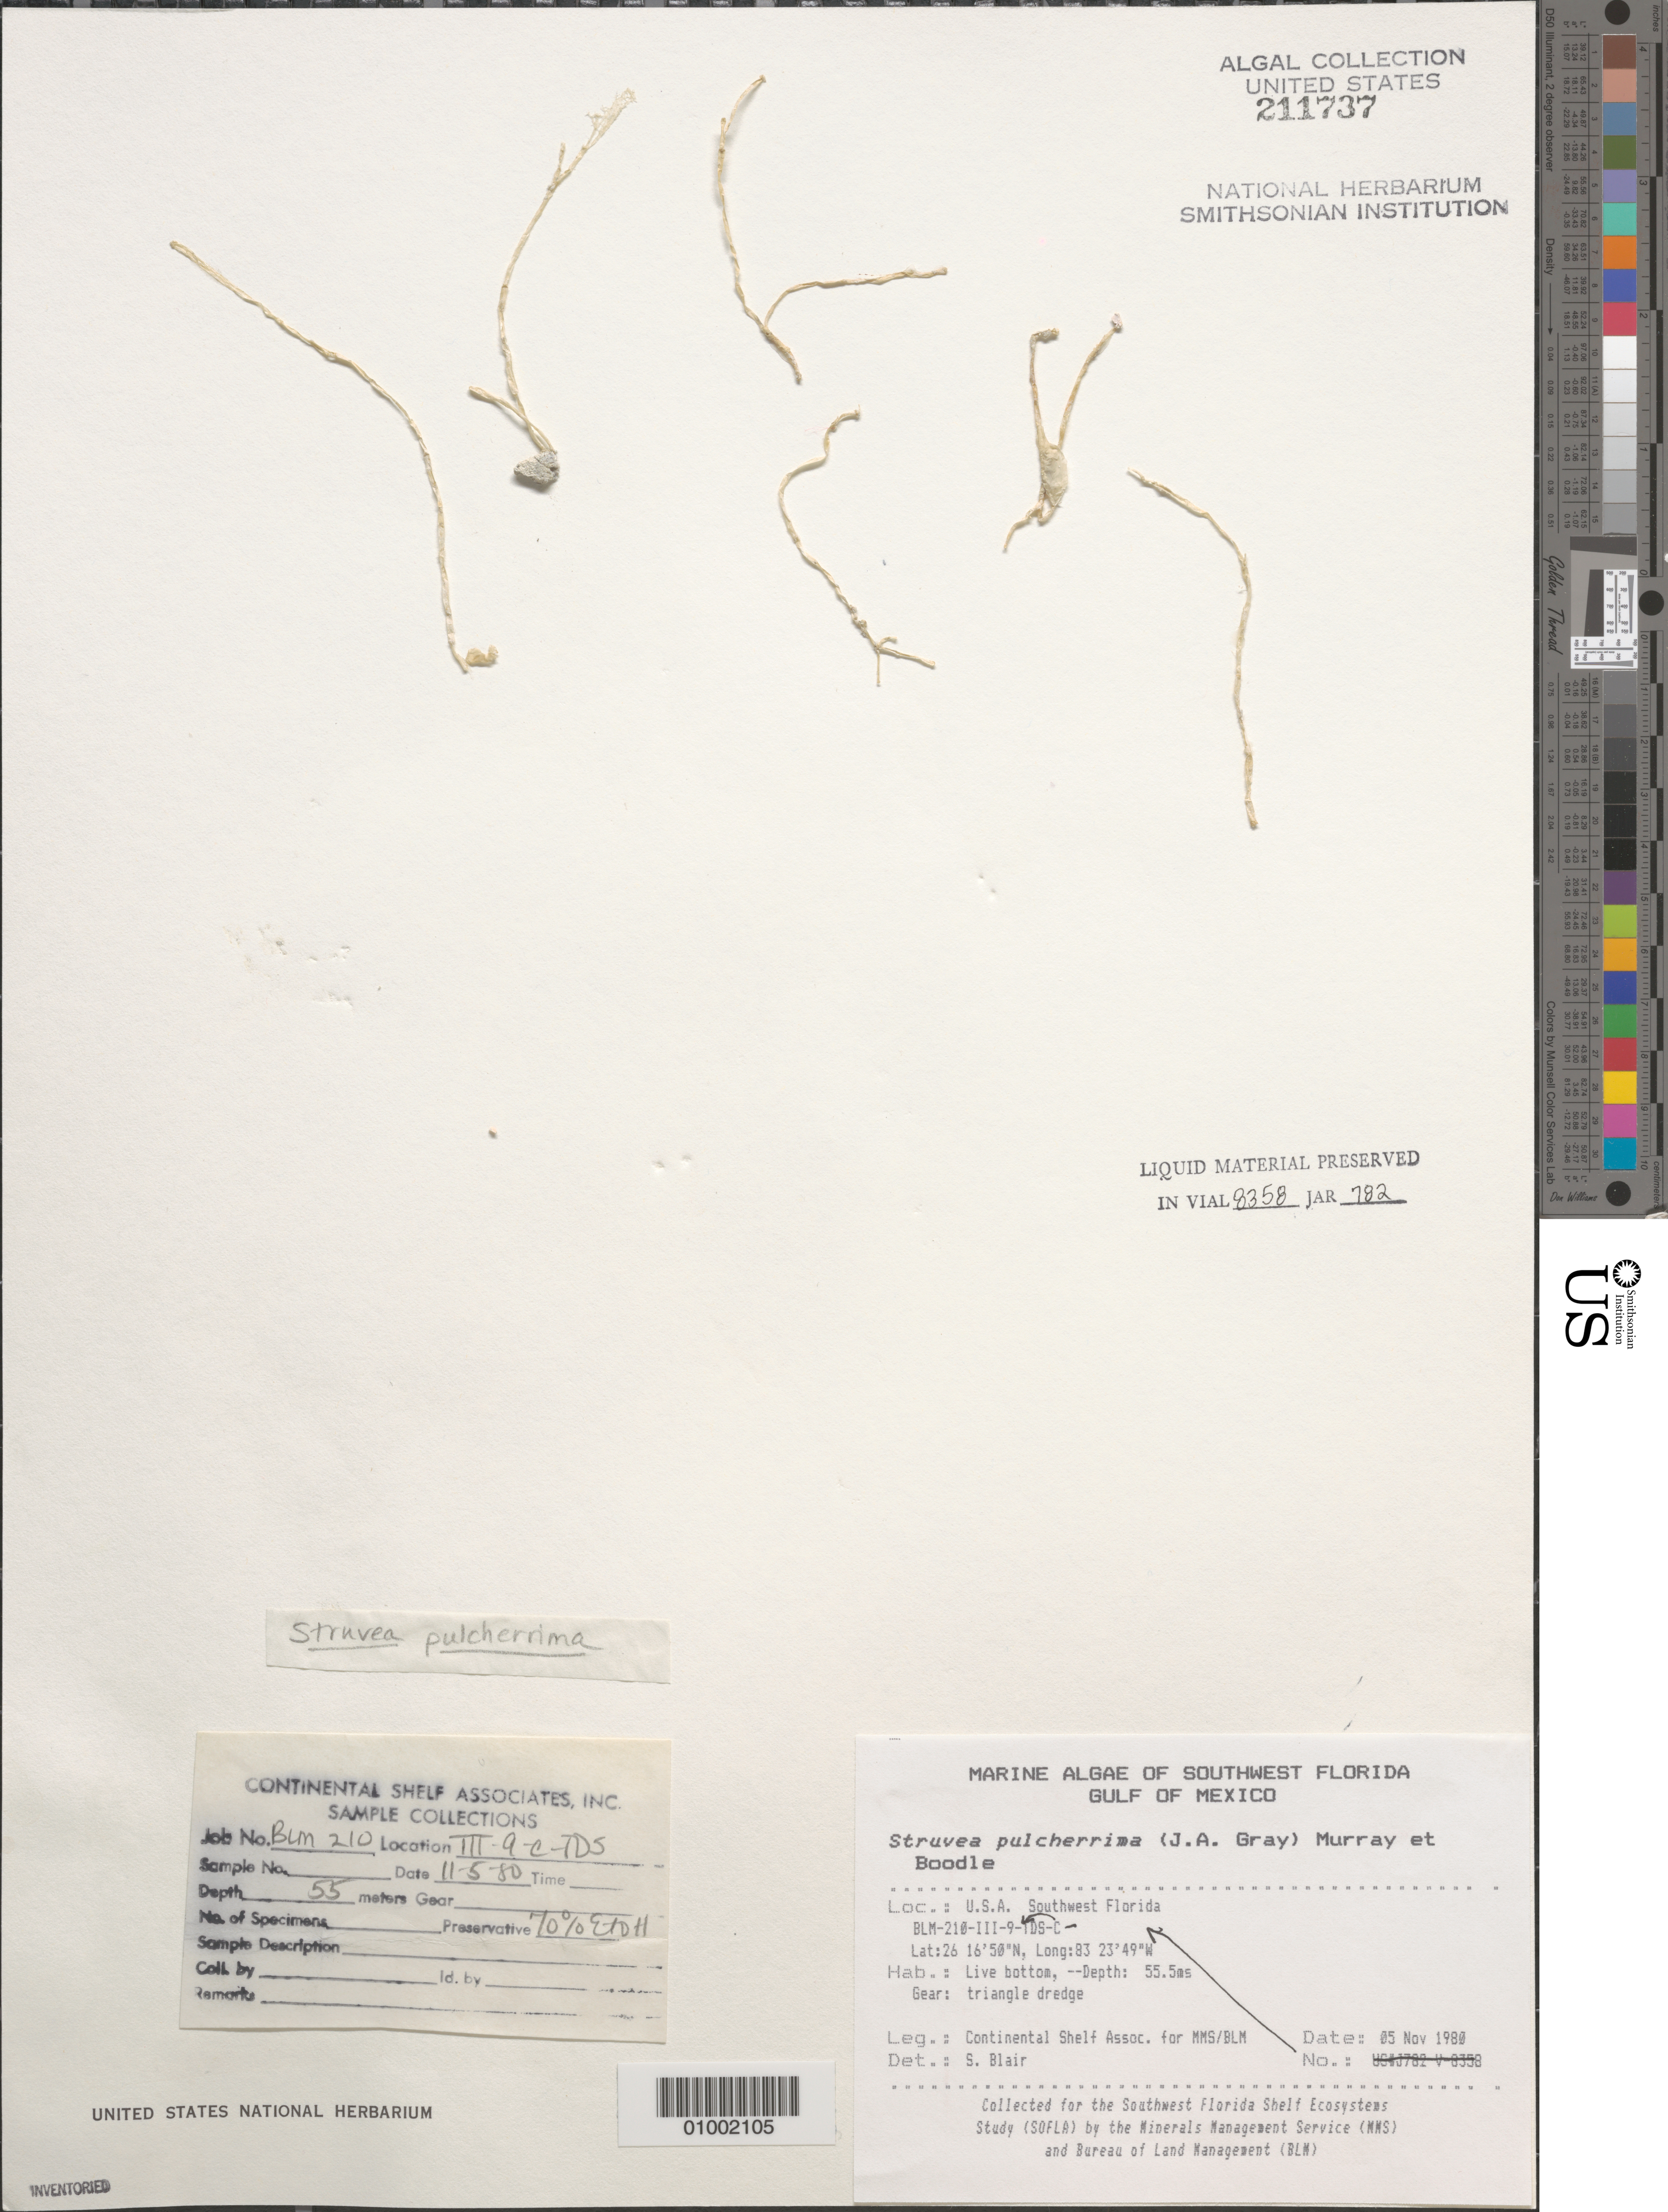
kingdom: Plantae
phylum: Chlorophyta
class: Ulvophyceae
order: Siphonocladales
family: Boodleaceae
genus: Struvea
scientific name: Struvea pulcherrima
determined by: Blair, S. M.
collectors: Continental Shelf Associates for the MMS/BLM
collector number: BLM-210-III-9-C-TDS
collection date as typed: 05 Nov 1980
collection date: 1980-11-05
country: United States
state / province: Florida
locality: Gulf of Mexico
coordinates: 26 16'50"N, 83 23'49"W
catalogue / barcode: US 211737